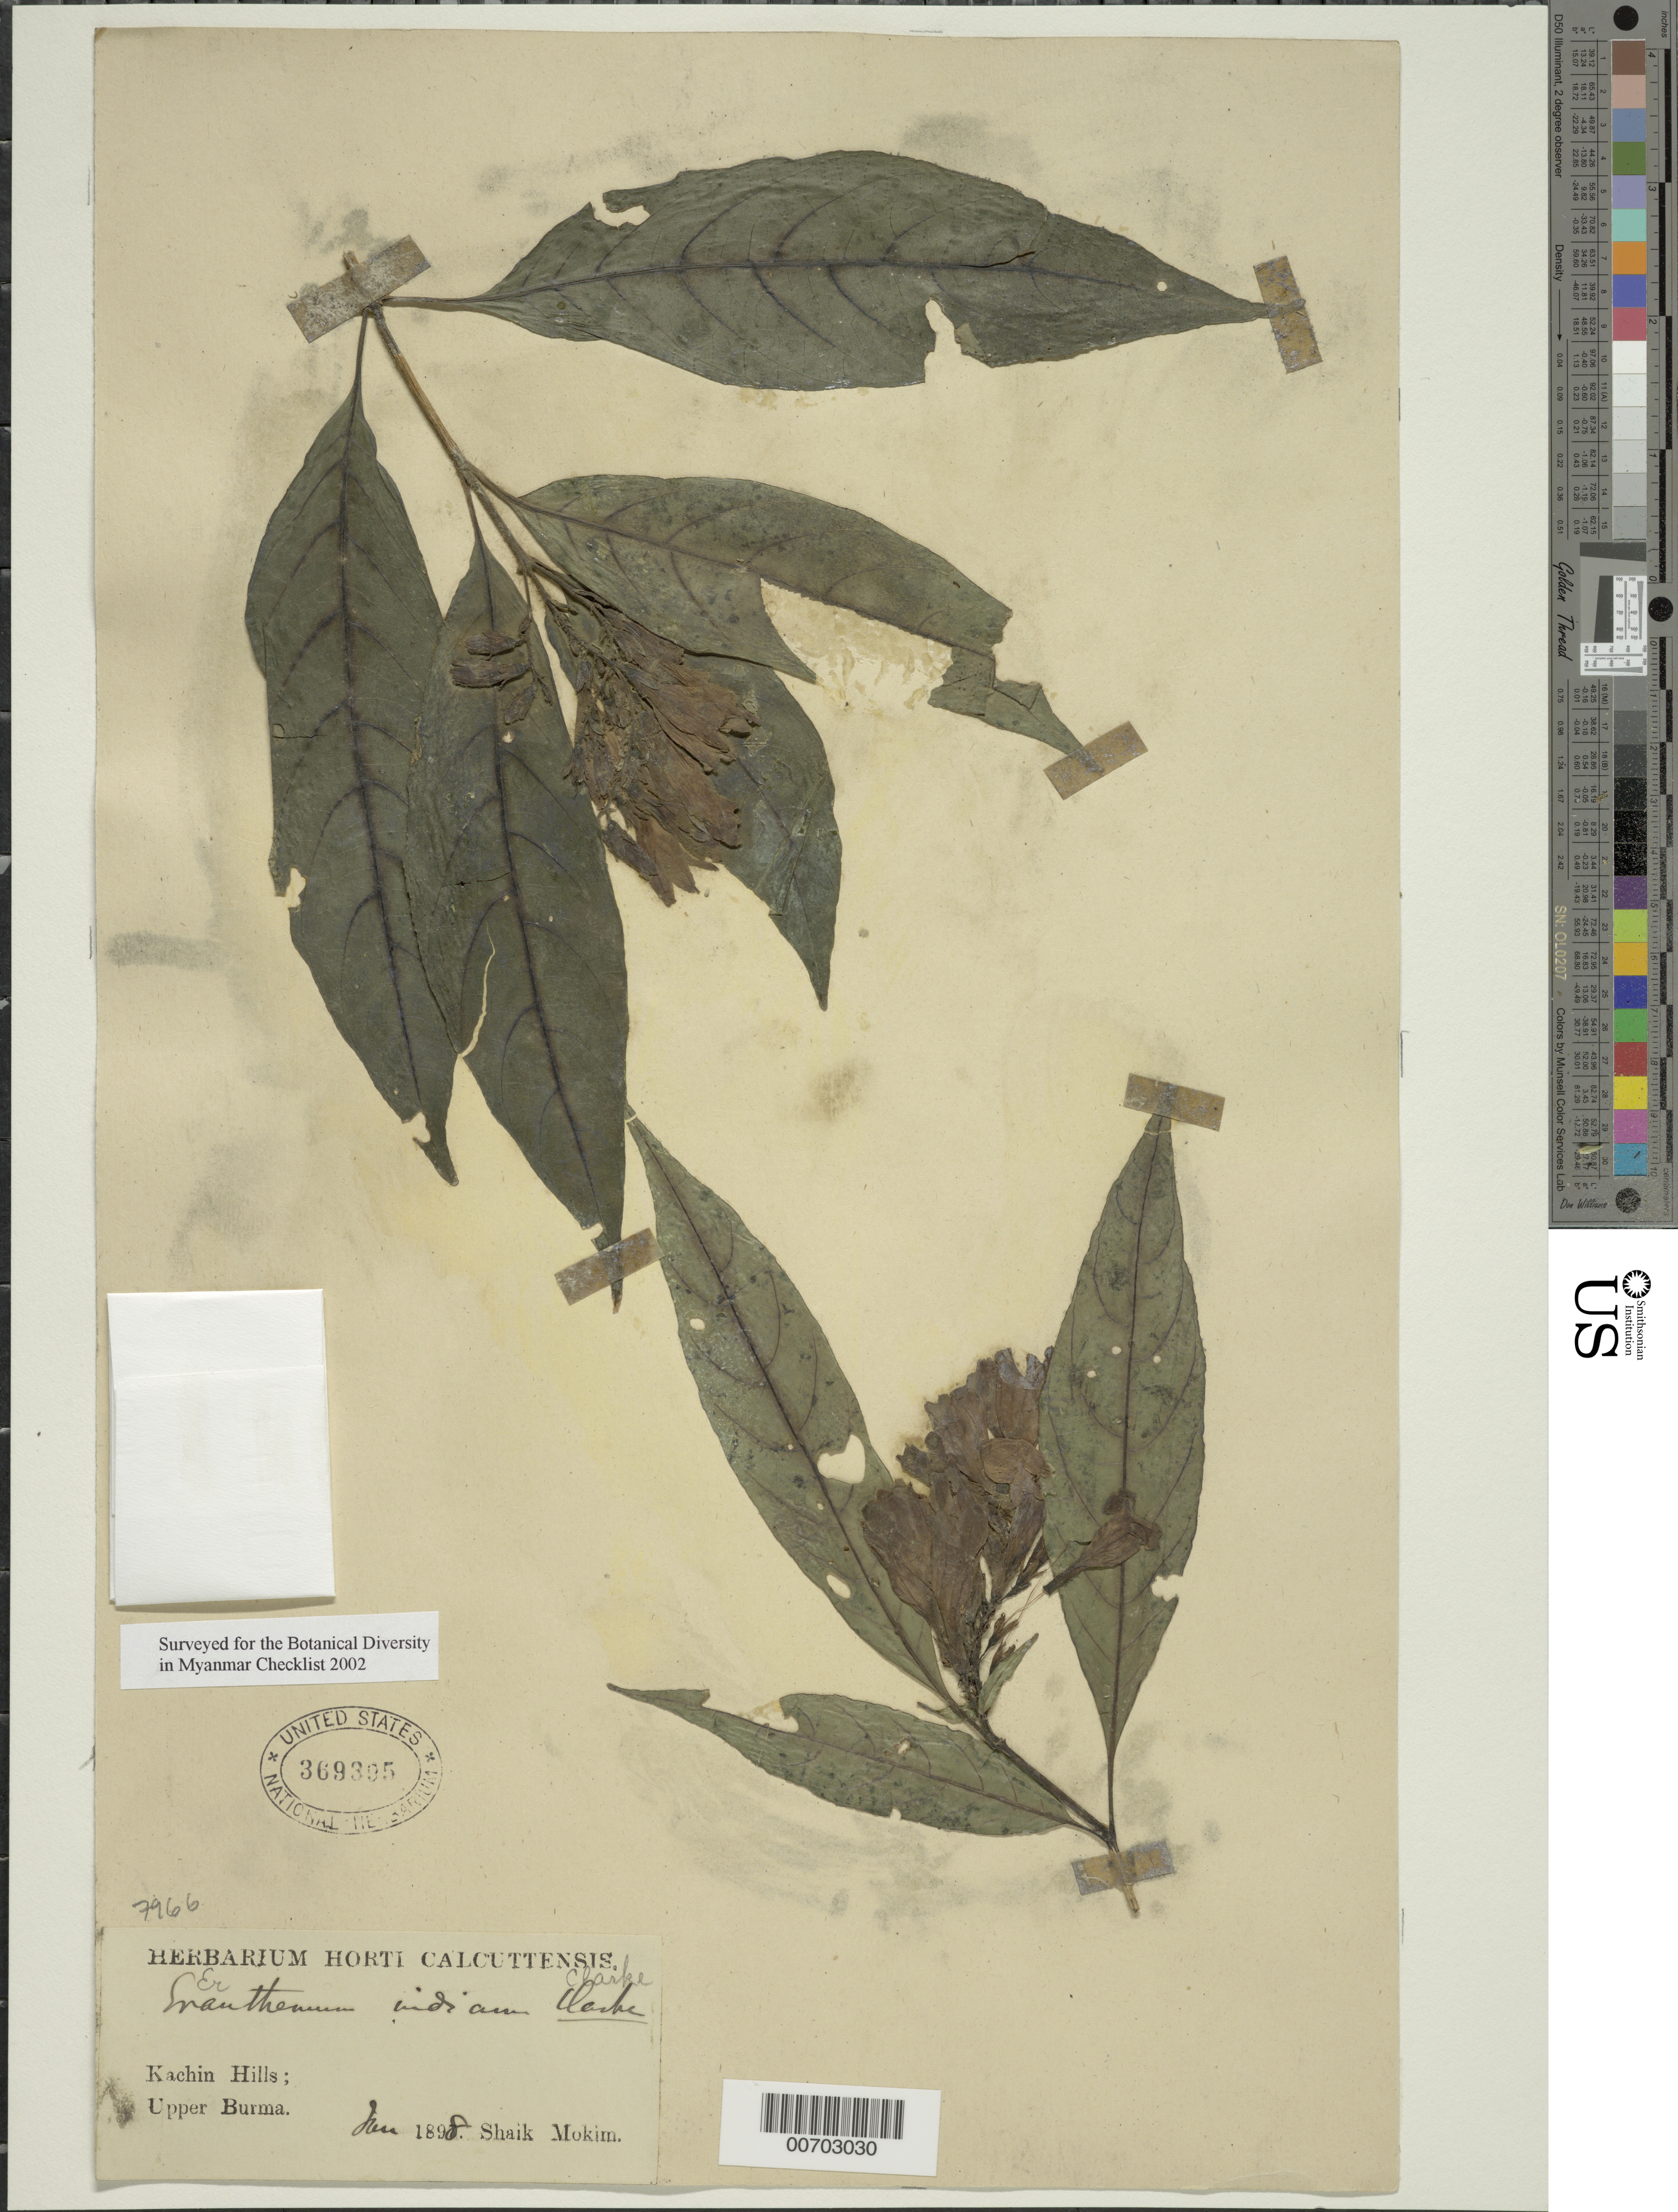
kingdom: Plantae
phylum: Tracheophyta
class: Magnoliopsida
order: Lamiales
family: Acanthaceae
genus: Eranthemum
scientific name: Eranthemum indicum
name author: (Nees) C.B. Clarke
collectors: S. Mokim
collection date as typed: Jan 1898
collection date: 1898-01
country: Myanmar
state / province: Kachin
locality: Kachin Hills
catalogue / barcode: US 369395